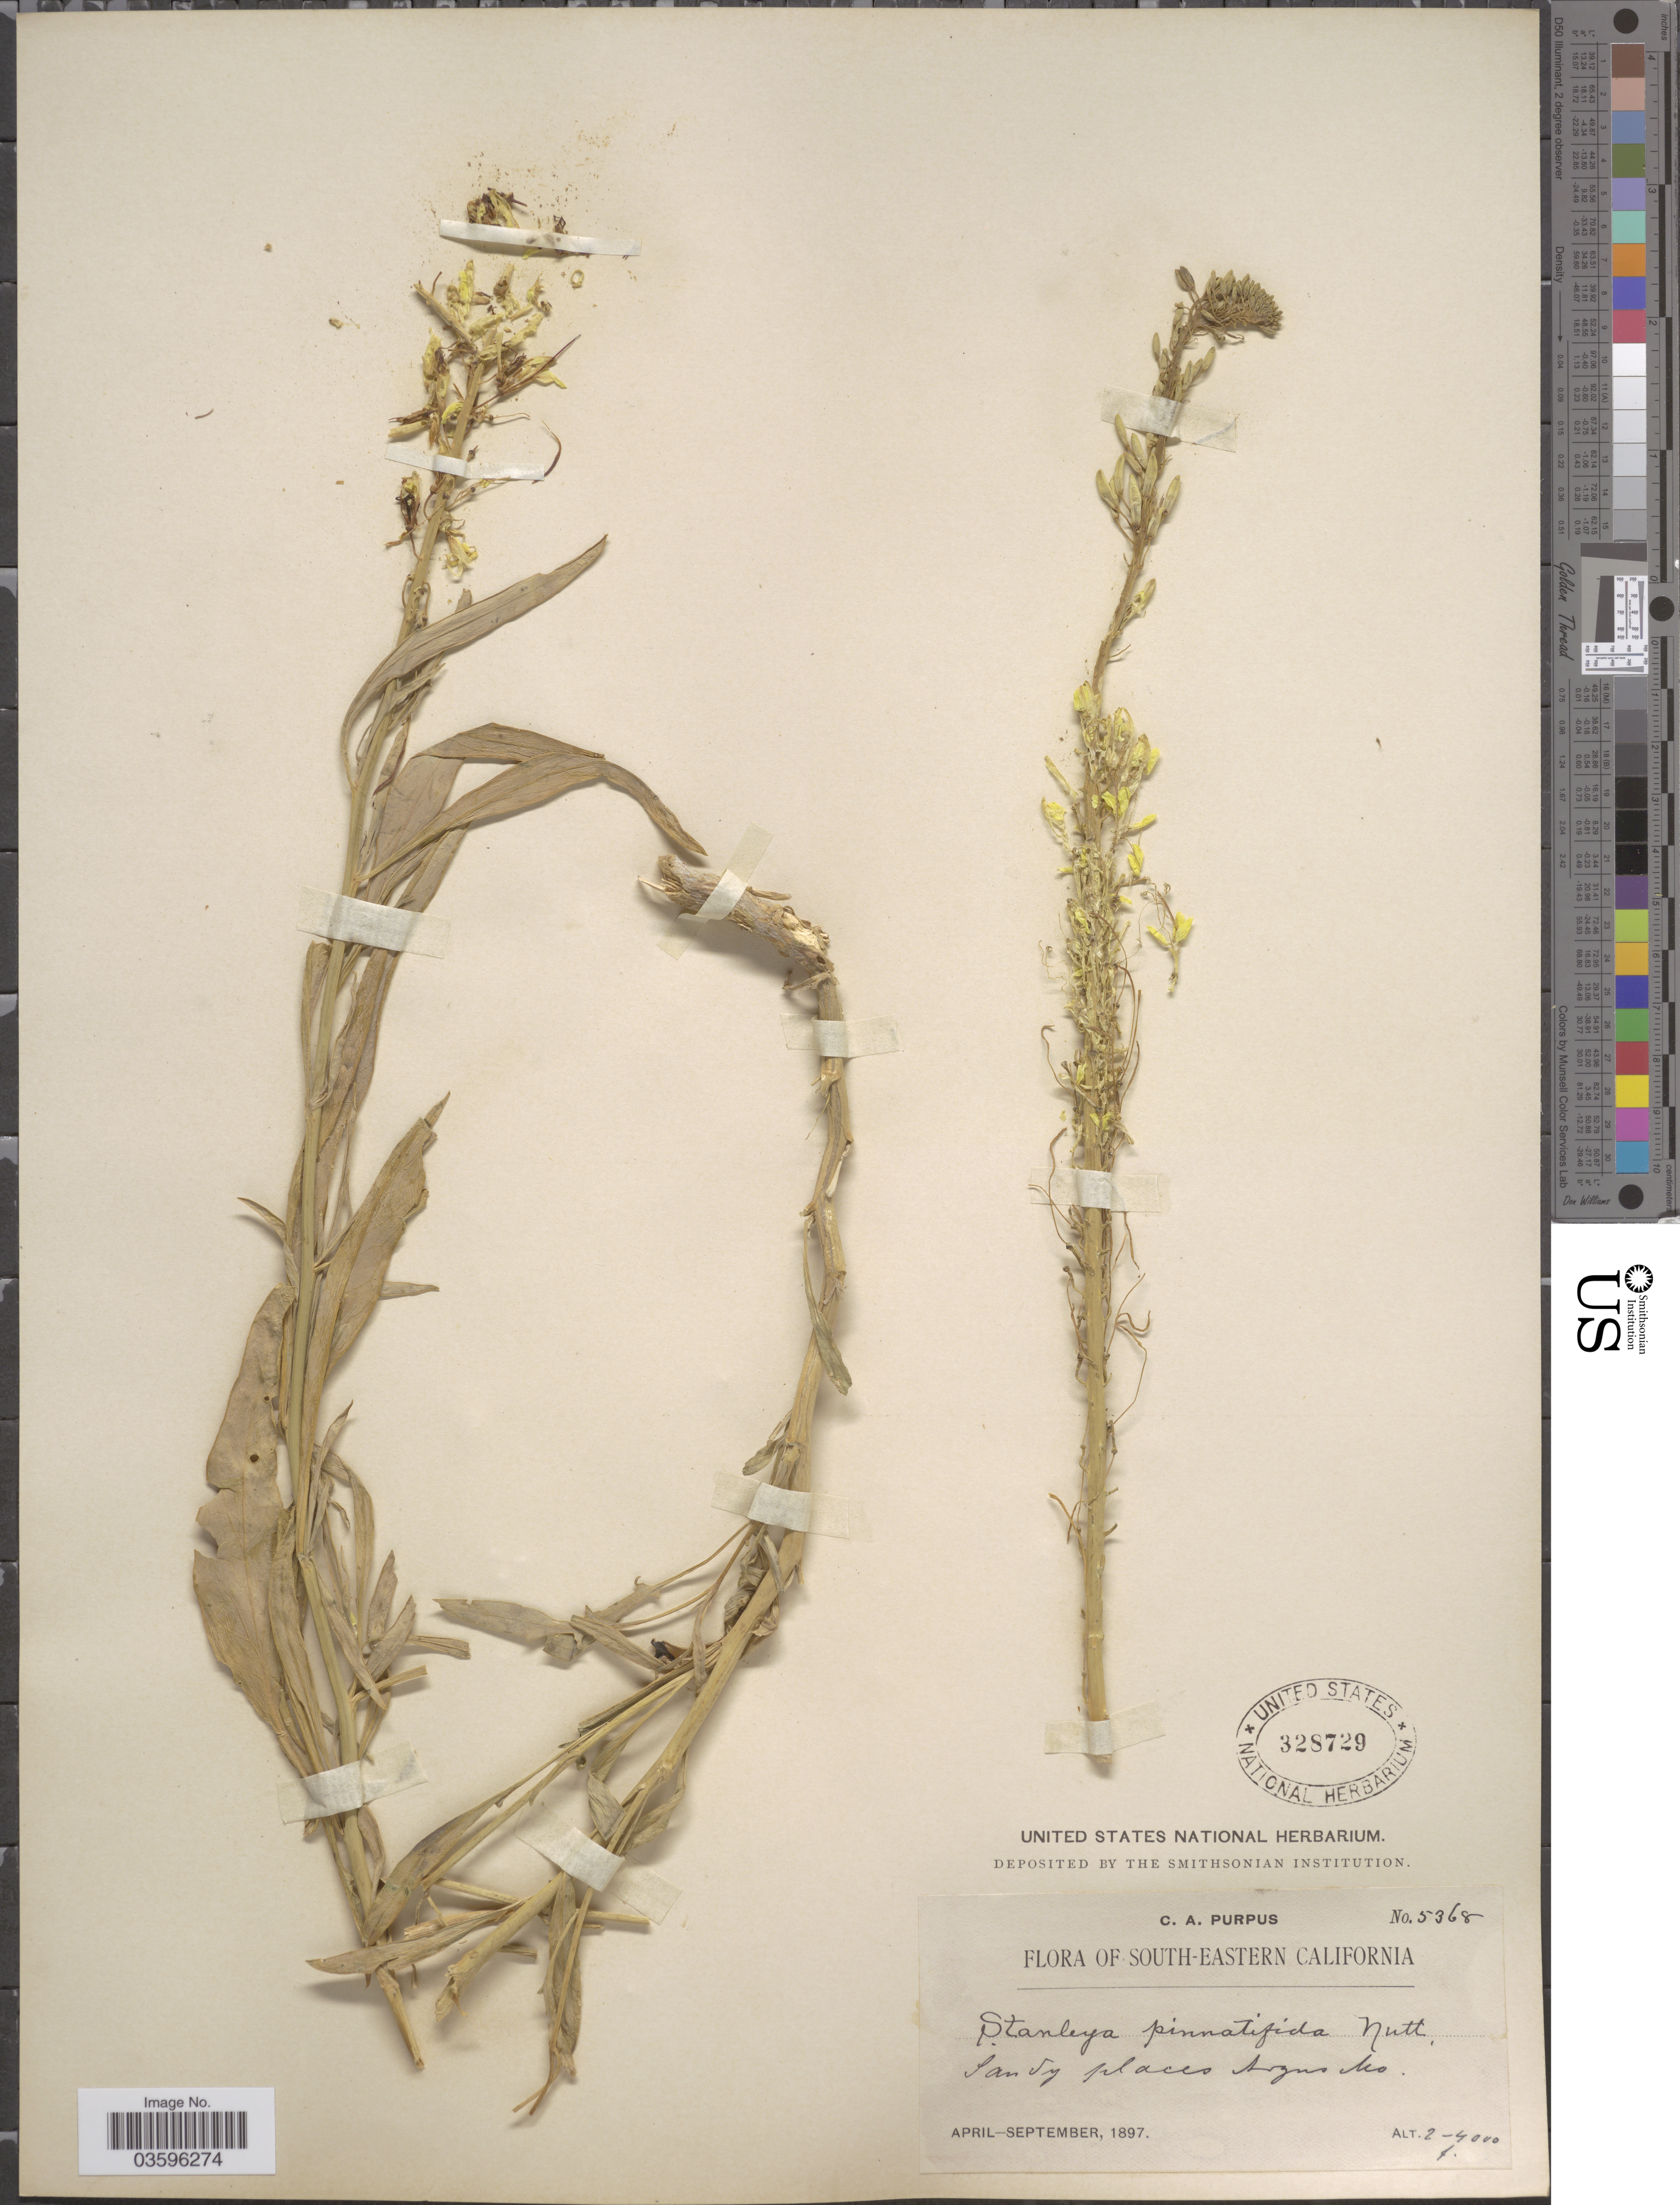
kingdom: Plantae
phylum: Tracheophyta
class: Magnoliopsida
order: Brassicales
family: Brassicaceae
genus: Stanleya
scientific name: Stanleya pinnata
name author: (Pursh) Britton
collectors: C. A. Purpus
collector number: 5368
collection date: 1897-04/1897-09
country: United States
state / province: California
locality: South-eastern California. Argus Mo.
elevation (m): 610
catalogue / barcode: US 328729